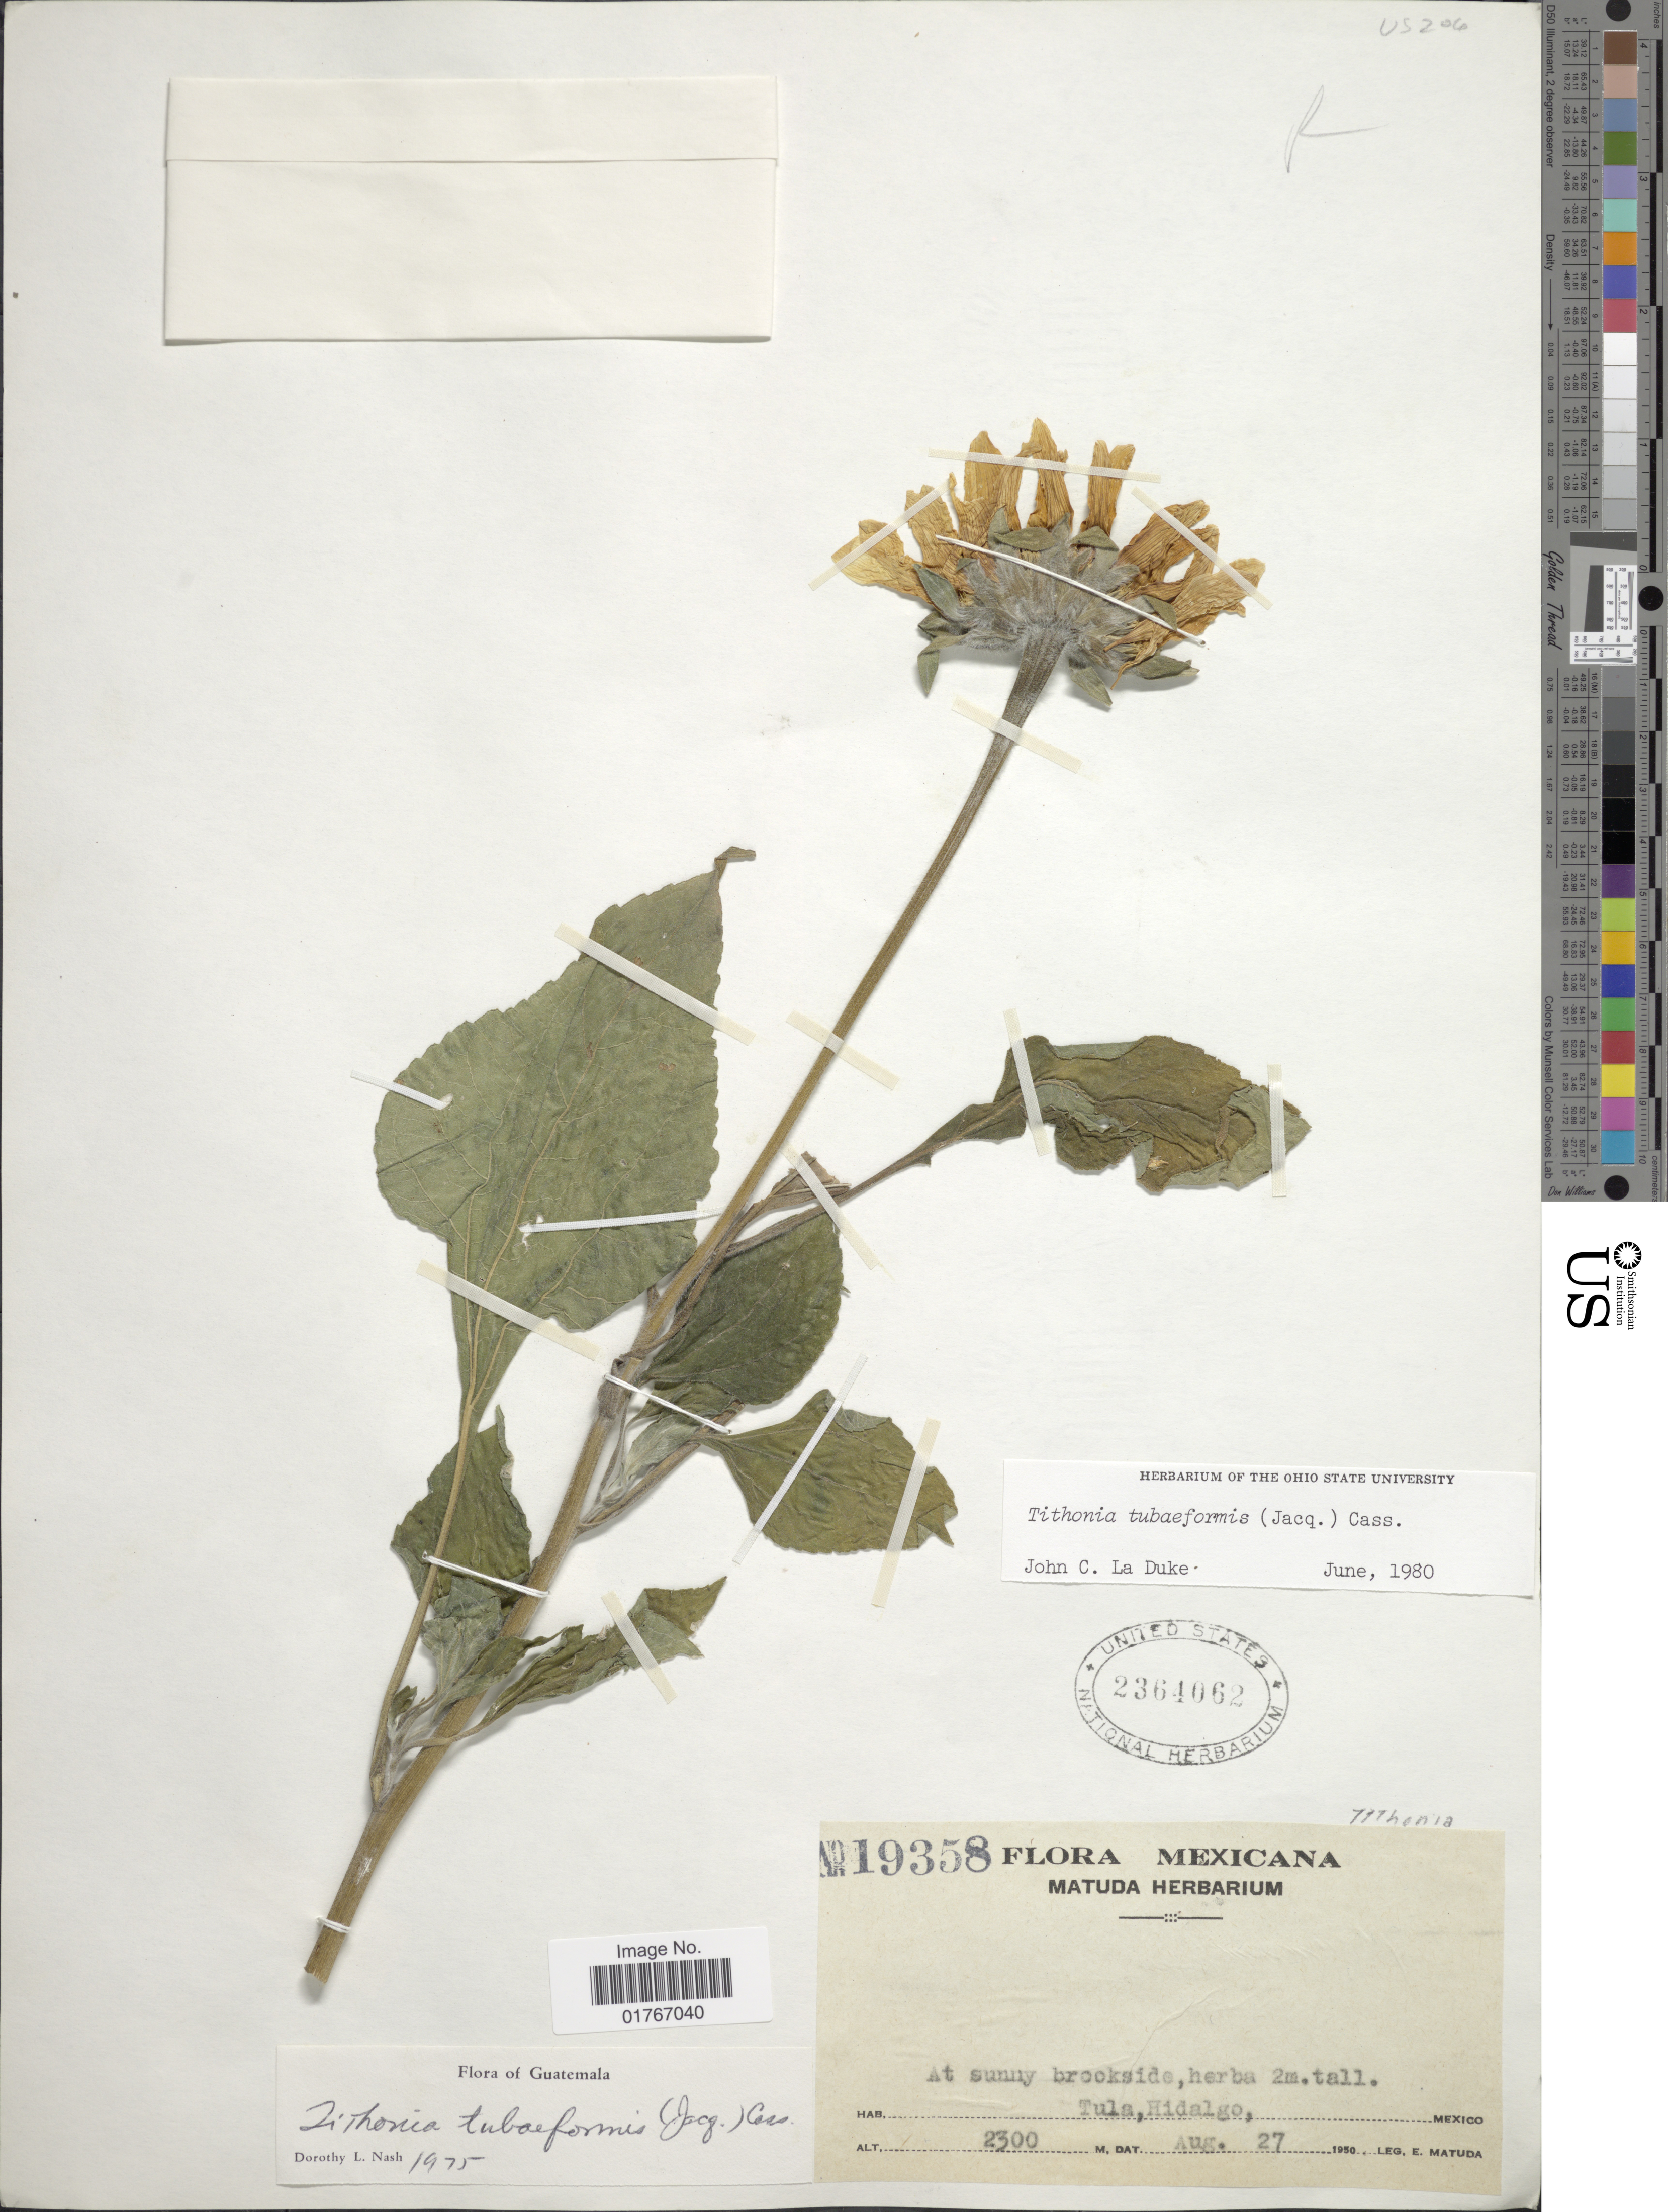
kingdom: Plantae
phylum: Tracheophyta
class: Magnoliopsida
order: Asterales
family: Asteraceae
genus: Tithonia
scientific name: Tithonia tubaeformis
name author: (Jacq.) Cass.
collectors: E. Matuda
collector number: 19358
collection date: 1950-08-27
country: Mexico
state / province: Hidalgo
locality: At sunny brookside, Tula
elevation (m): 2300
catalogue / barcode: US 2364062